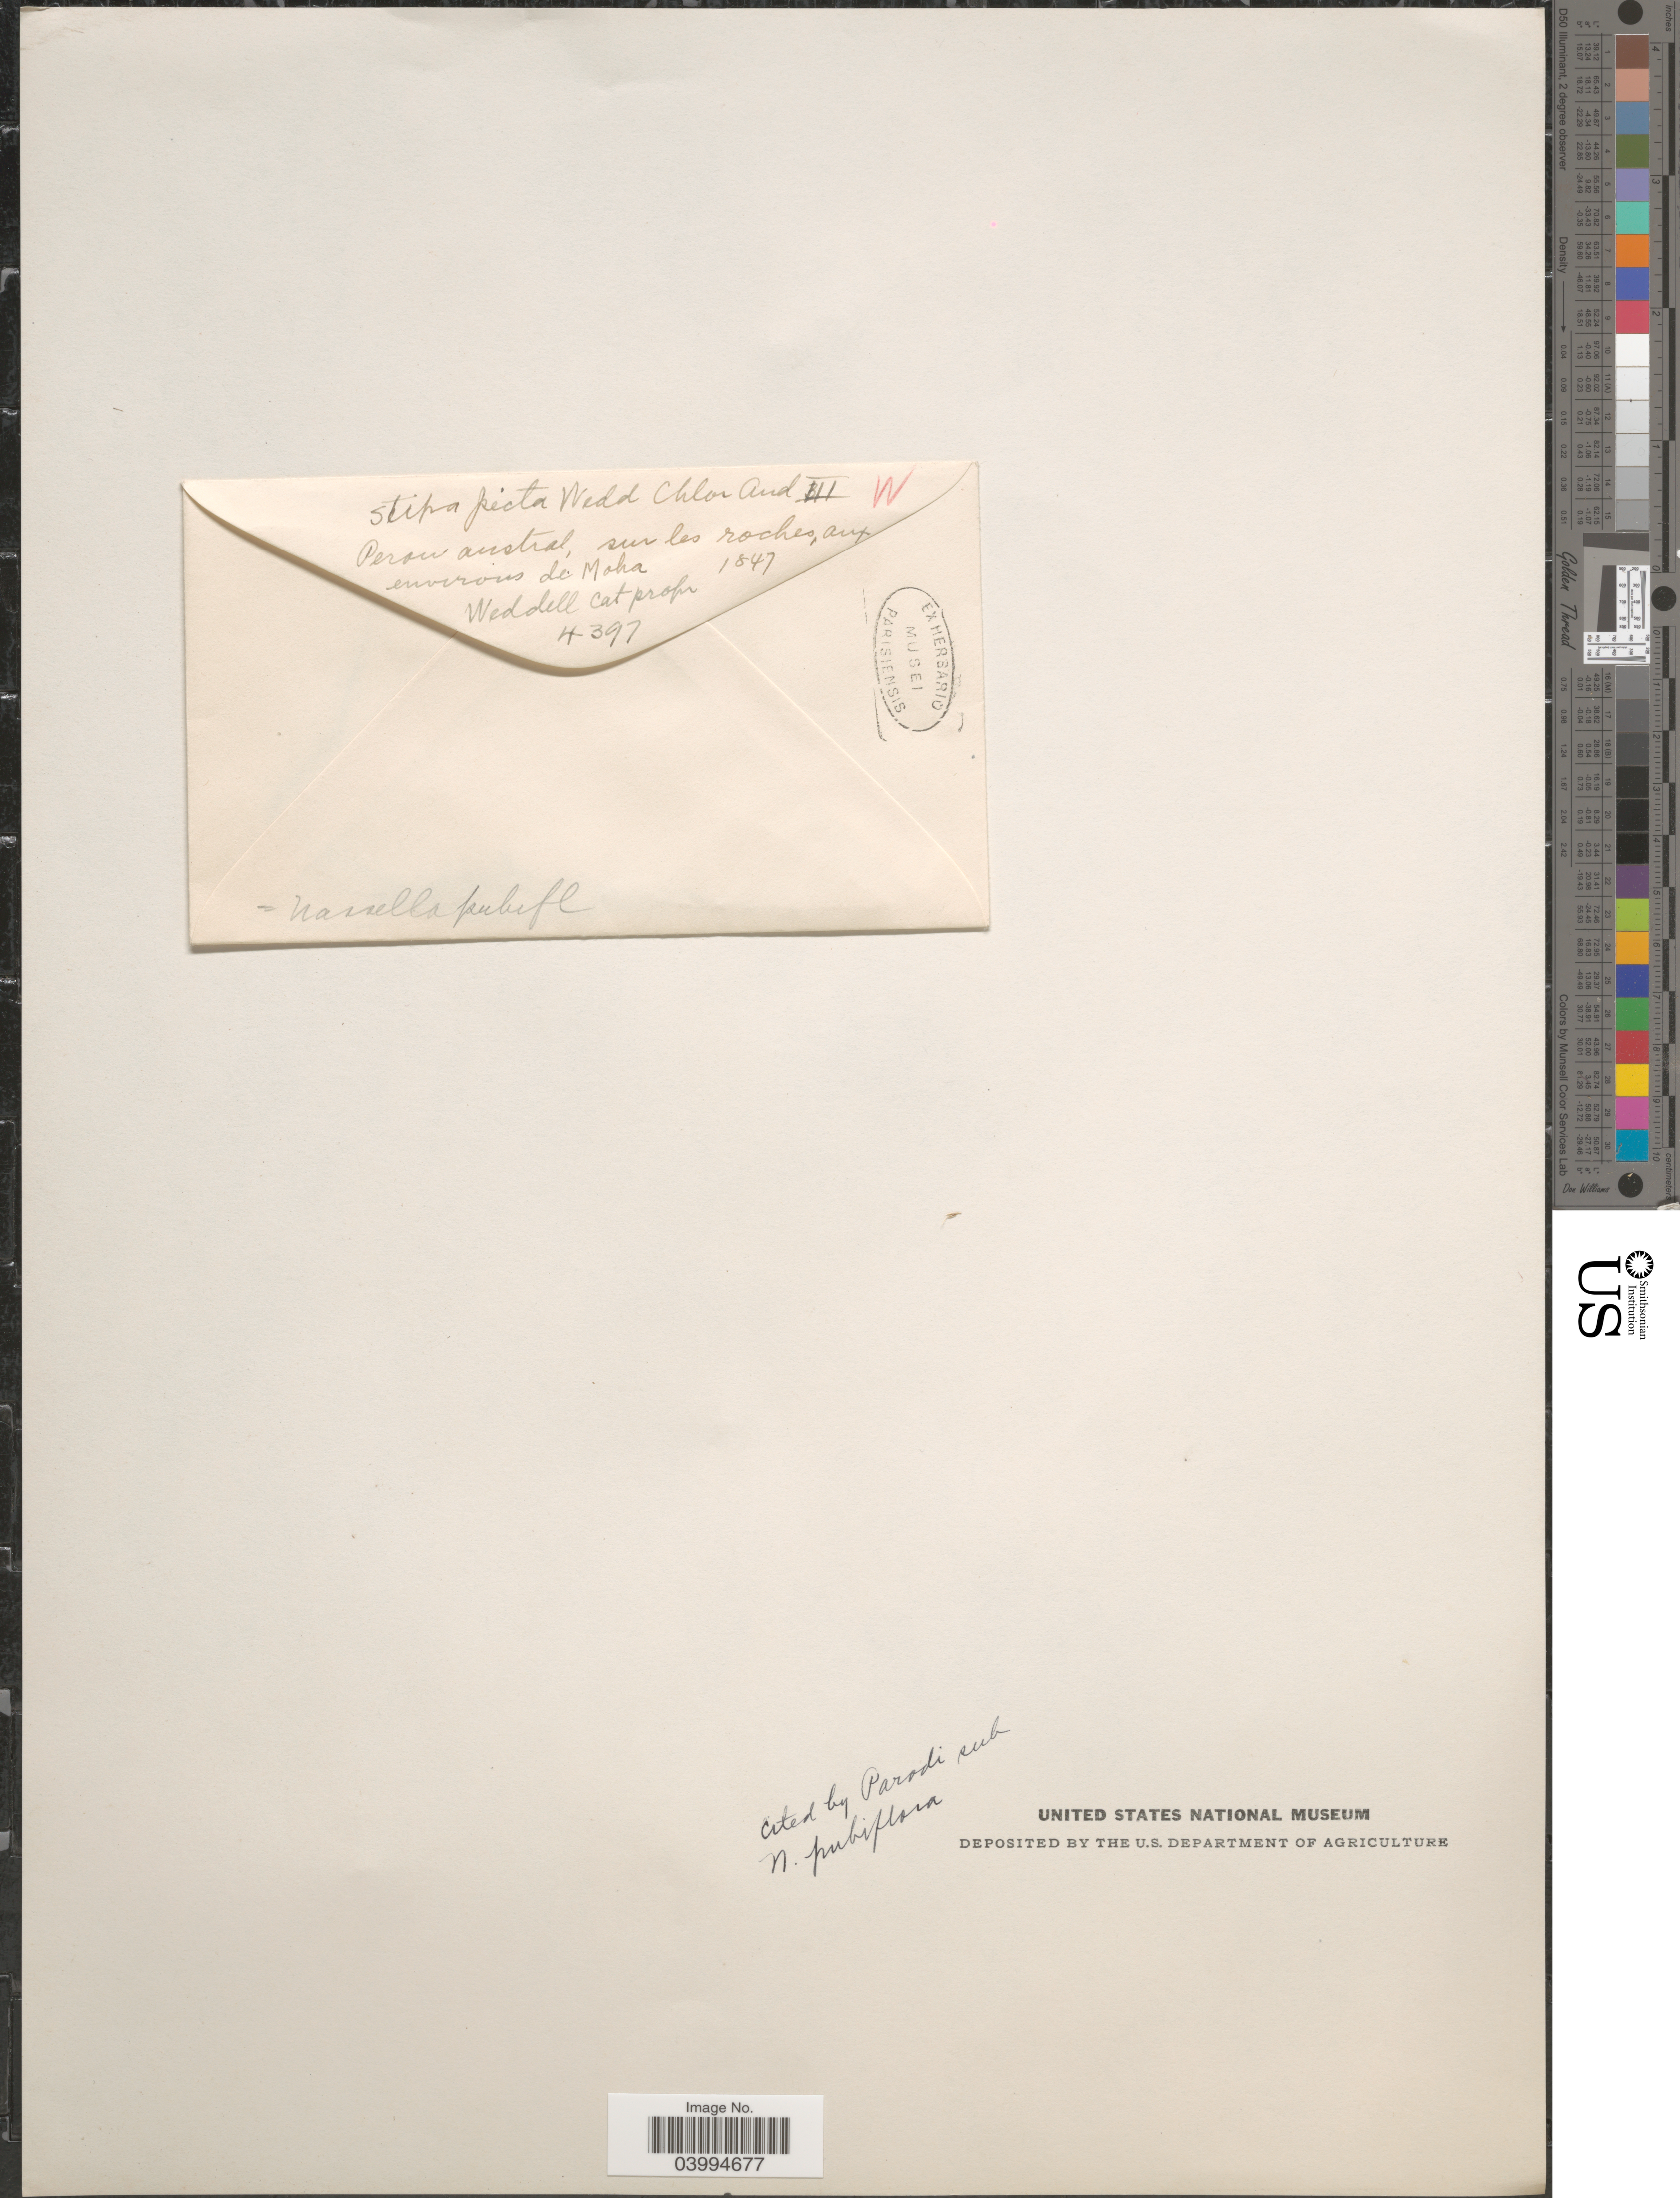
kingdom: Plantae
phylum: Tracheophyta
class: Liliopsida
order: Poales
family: Poaceae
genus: Nassella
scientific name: Nassella pubiflora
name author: (Trin. & Rupr.) É. Desv.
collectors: -. Weddell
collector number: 4397?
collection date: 1847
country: Peru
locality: Perou austral, sur les roches, aux environs de Moha.